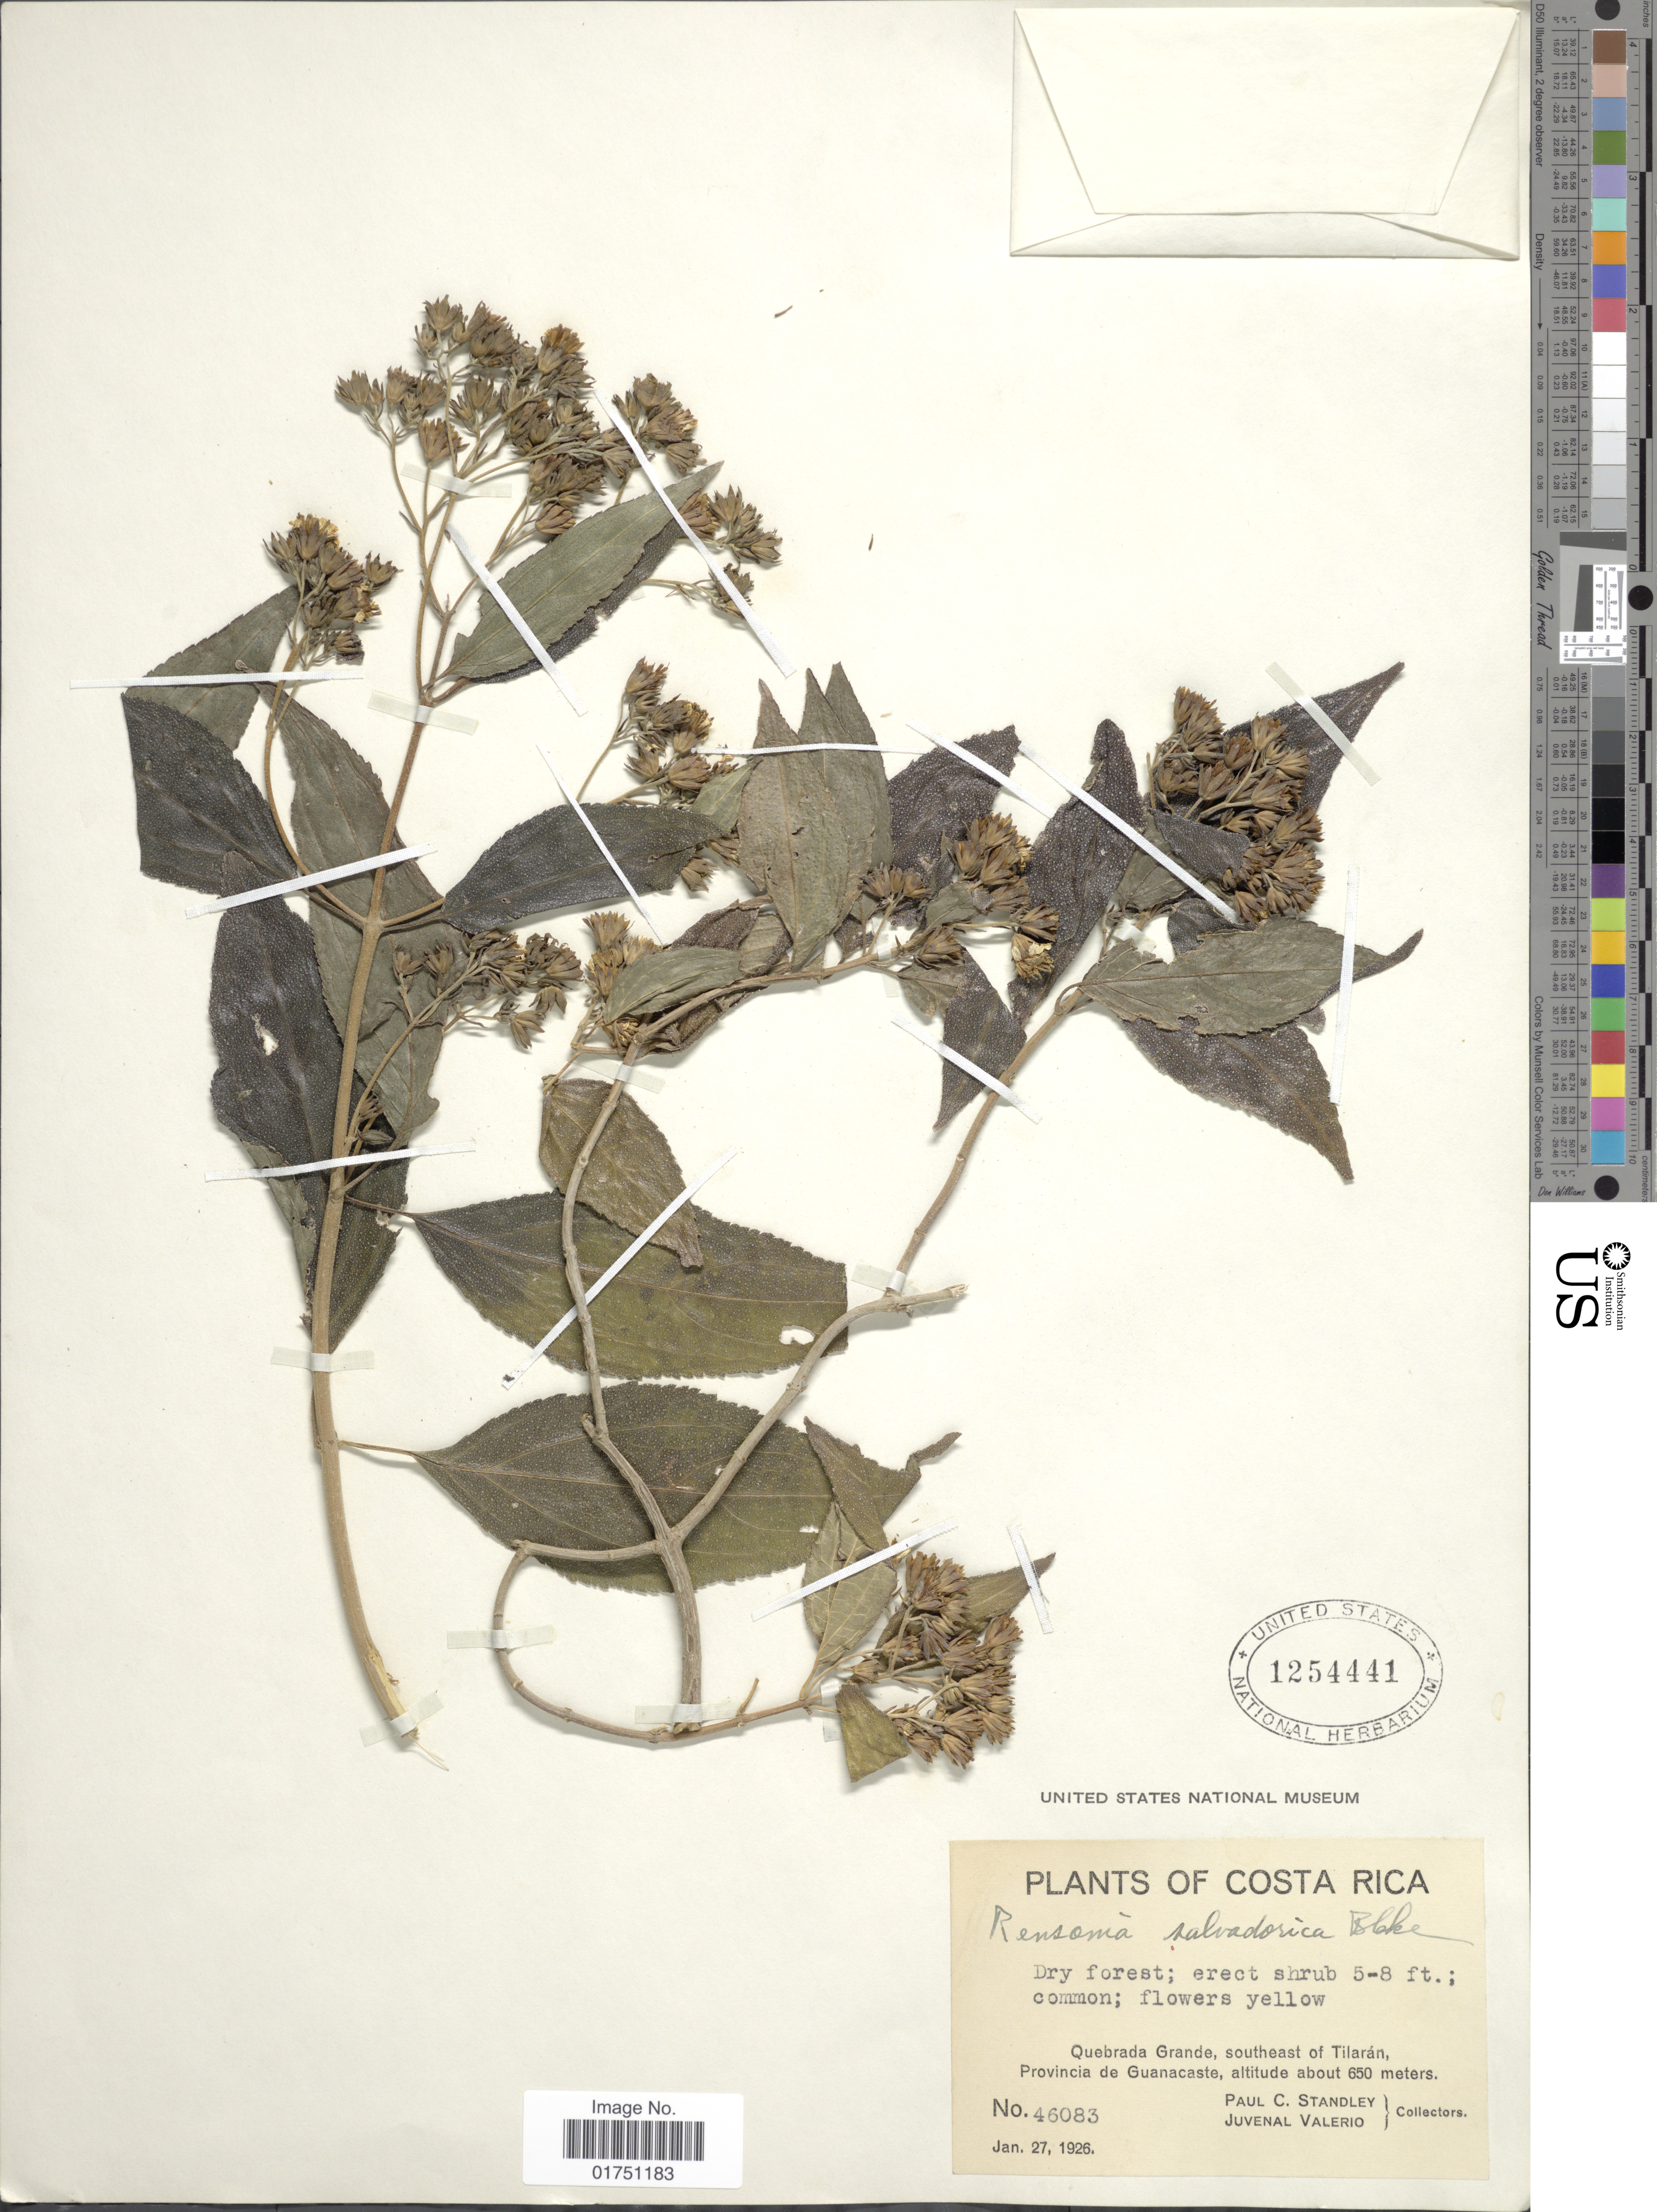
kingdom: Plantae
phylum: Tracheophyta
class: Magnoliopsida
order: Asterales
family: Asteraceae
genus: Rensonia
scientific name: Rensonia salvadorica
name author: S.F. Blake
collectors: P. C. Standley & J. Valerio R.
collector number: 46083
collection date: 1926-01-27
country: Costa Rica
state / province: Guanacaste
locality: Quebrada Grande, southeast of Tilarán, Provincia de Guanacaste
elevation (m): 650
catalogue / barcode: US 1254441